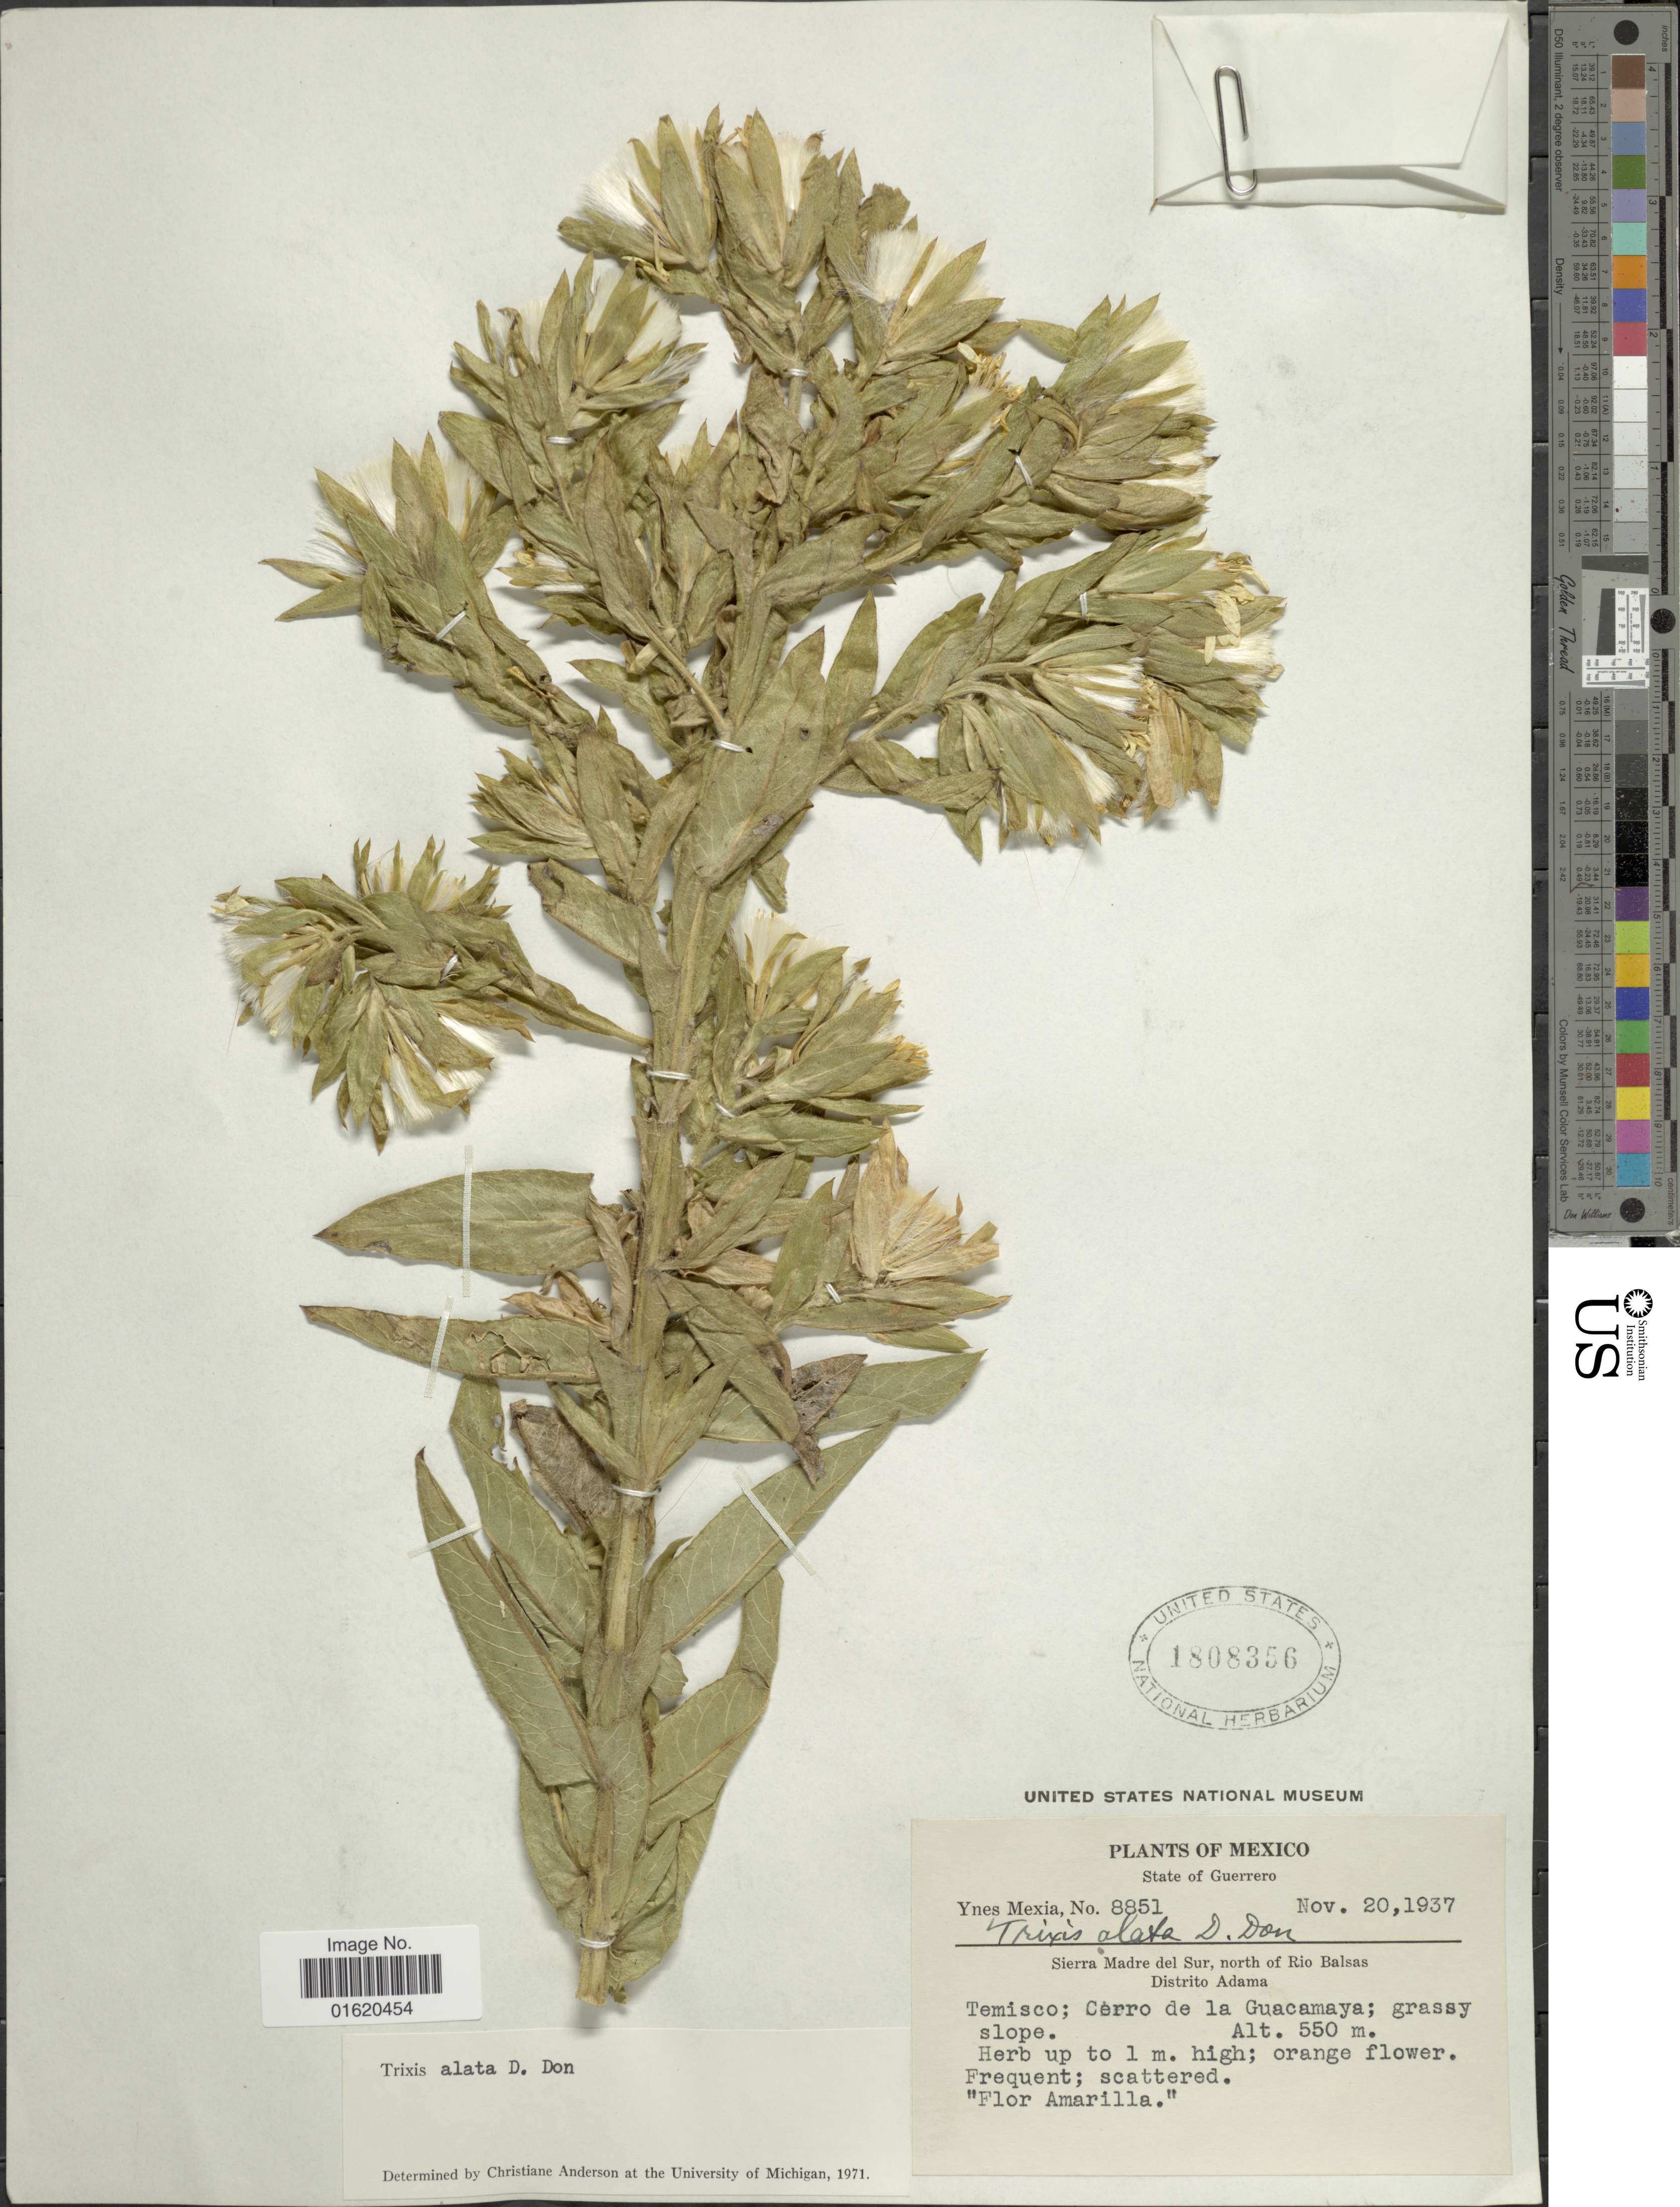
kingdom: Plantae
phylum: Tracheophyta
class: Magnoliopsida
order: Asterales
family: Asteraceae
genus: Trixis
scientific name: Trixis alata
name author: D. Don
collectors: Y. Mexia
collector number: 8851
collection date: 1937-11-20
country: Mexico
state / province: Guerrero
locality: Sierra Madre del Sur, north of Rio Balsas, Distrito Adama, Temisco; Cerro de la Guacamaya; grassy slope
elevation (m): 550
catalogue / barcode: US 1808356